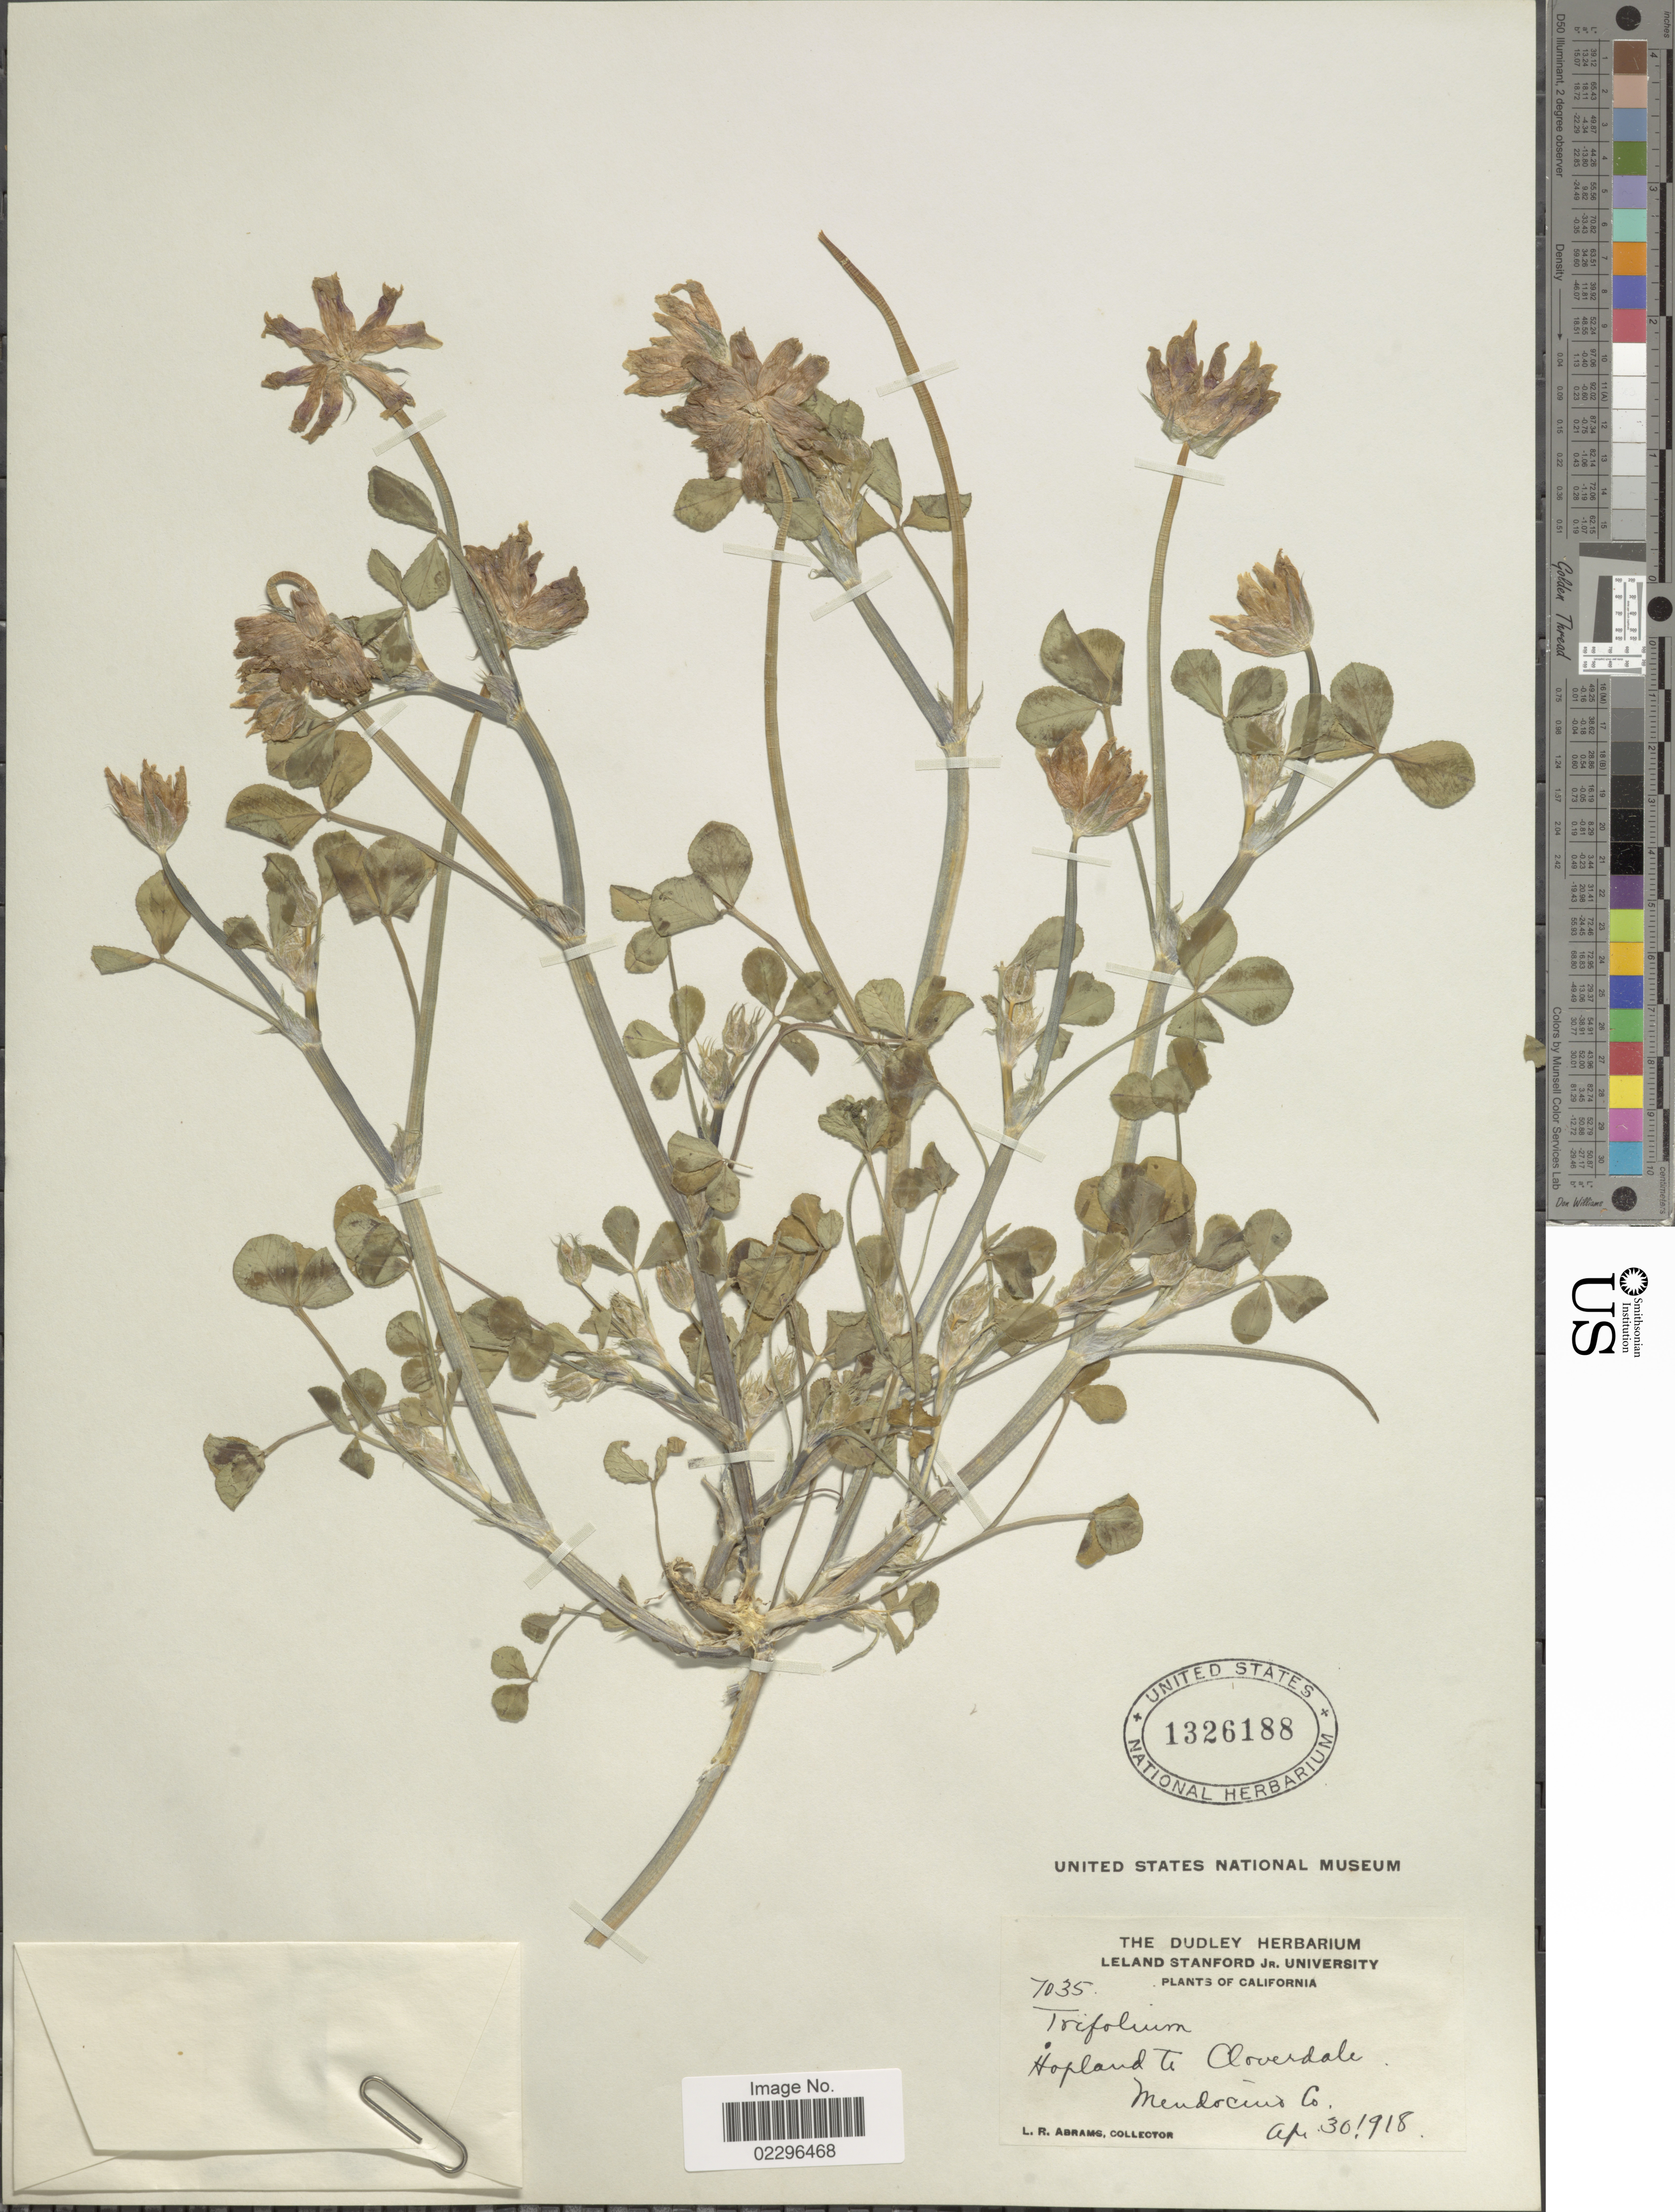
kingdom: Plantae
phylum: Tracheophyta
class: Magnoliopsida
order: Fabales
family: Fabaceae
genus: Trifolium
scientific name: Trifolium fucatum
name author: Lindl.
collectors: L. Abrams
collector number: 7035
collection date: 1918-04-30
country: United States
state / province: California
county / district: Mendocino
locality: Hopland to Cloverdale, Mendocino Co.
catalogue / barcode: US 1326188